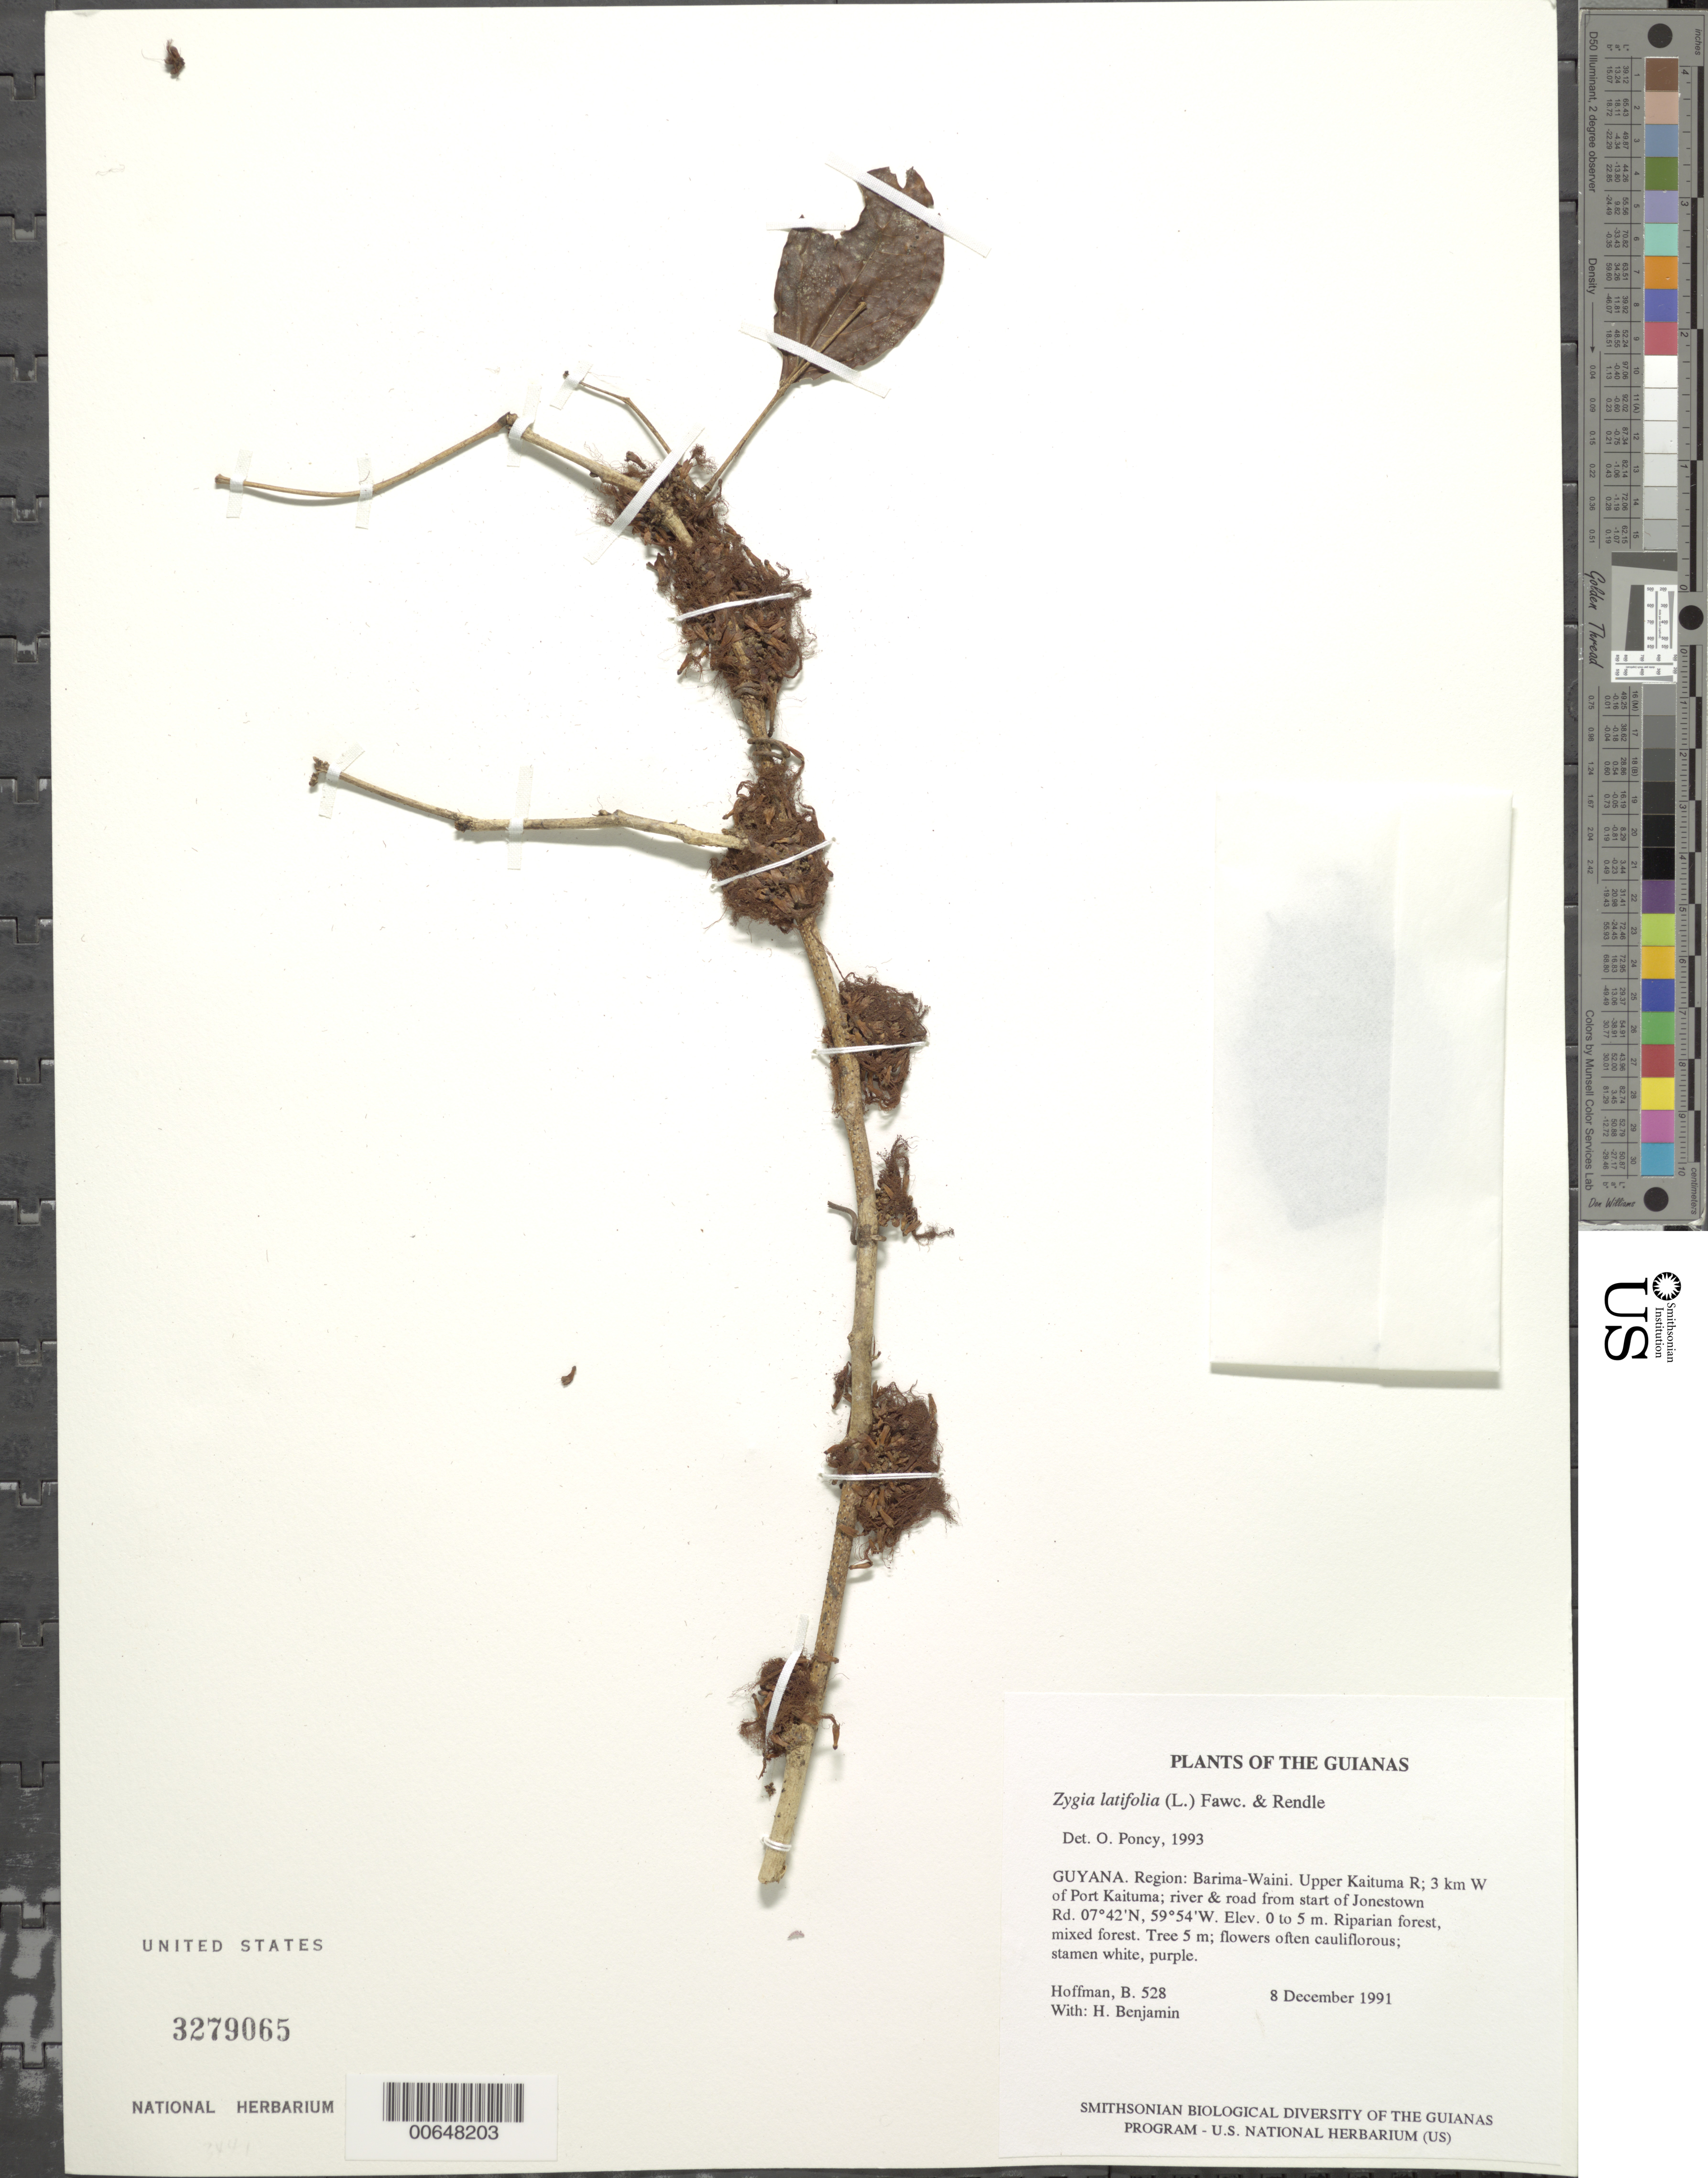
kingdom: Plantae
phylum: Tracheophyta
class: Magnoliopsida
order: Fabales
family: Fabaceae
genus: Zygia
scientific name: Zygia latifolia var. latifolia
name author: (L.) Fawc. & Rendle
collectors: B. Hoffman & H. Benjamin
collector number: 528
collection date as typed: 8 December 1991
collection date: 1991-12-08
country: Guyana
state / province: Barima-Waini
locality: Upper Kaituma River; 3 km W of Port Kaituma; river & road from start of Jonestown Road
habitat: Riparian forest, mixed forest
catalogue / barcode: US 3279065